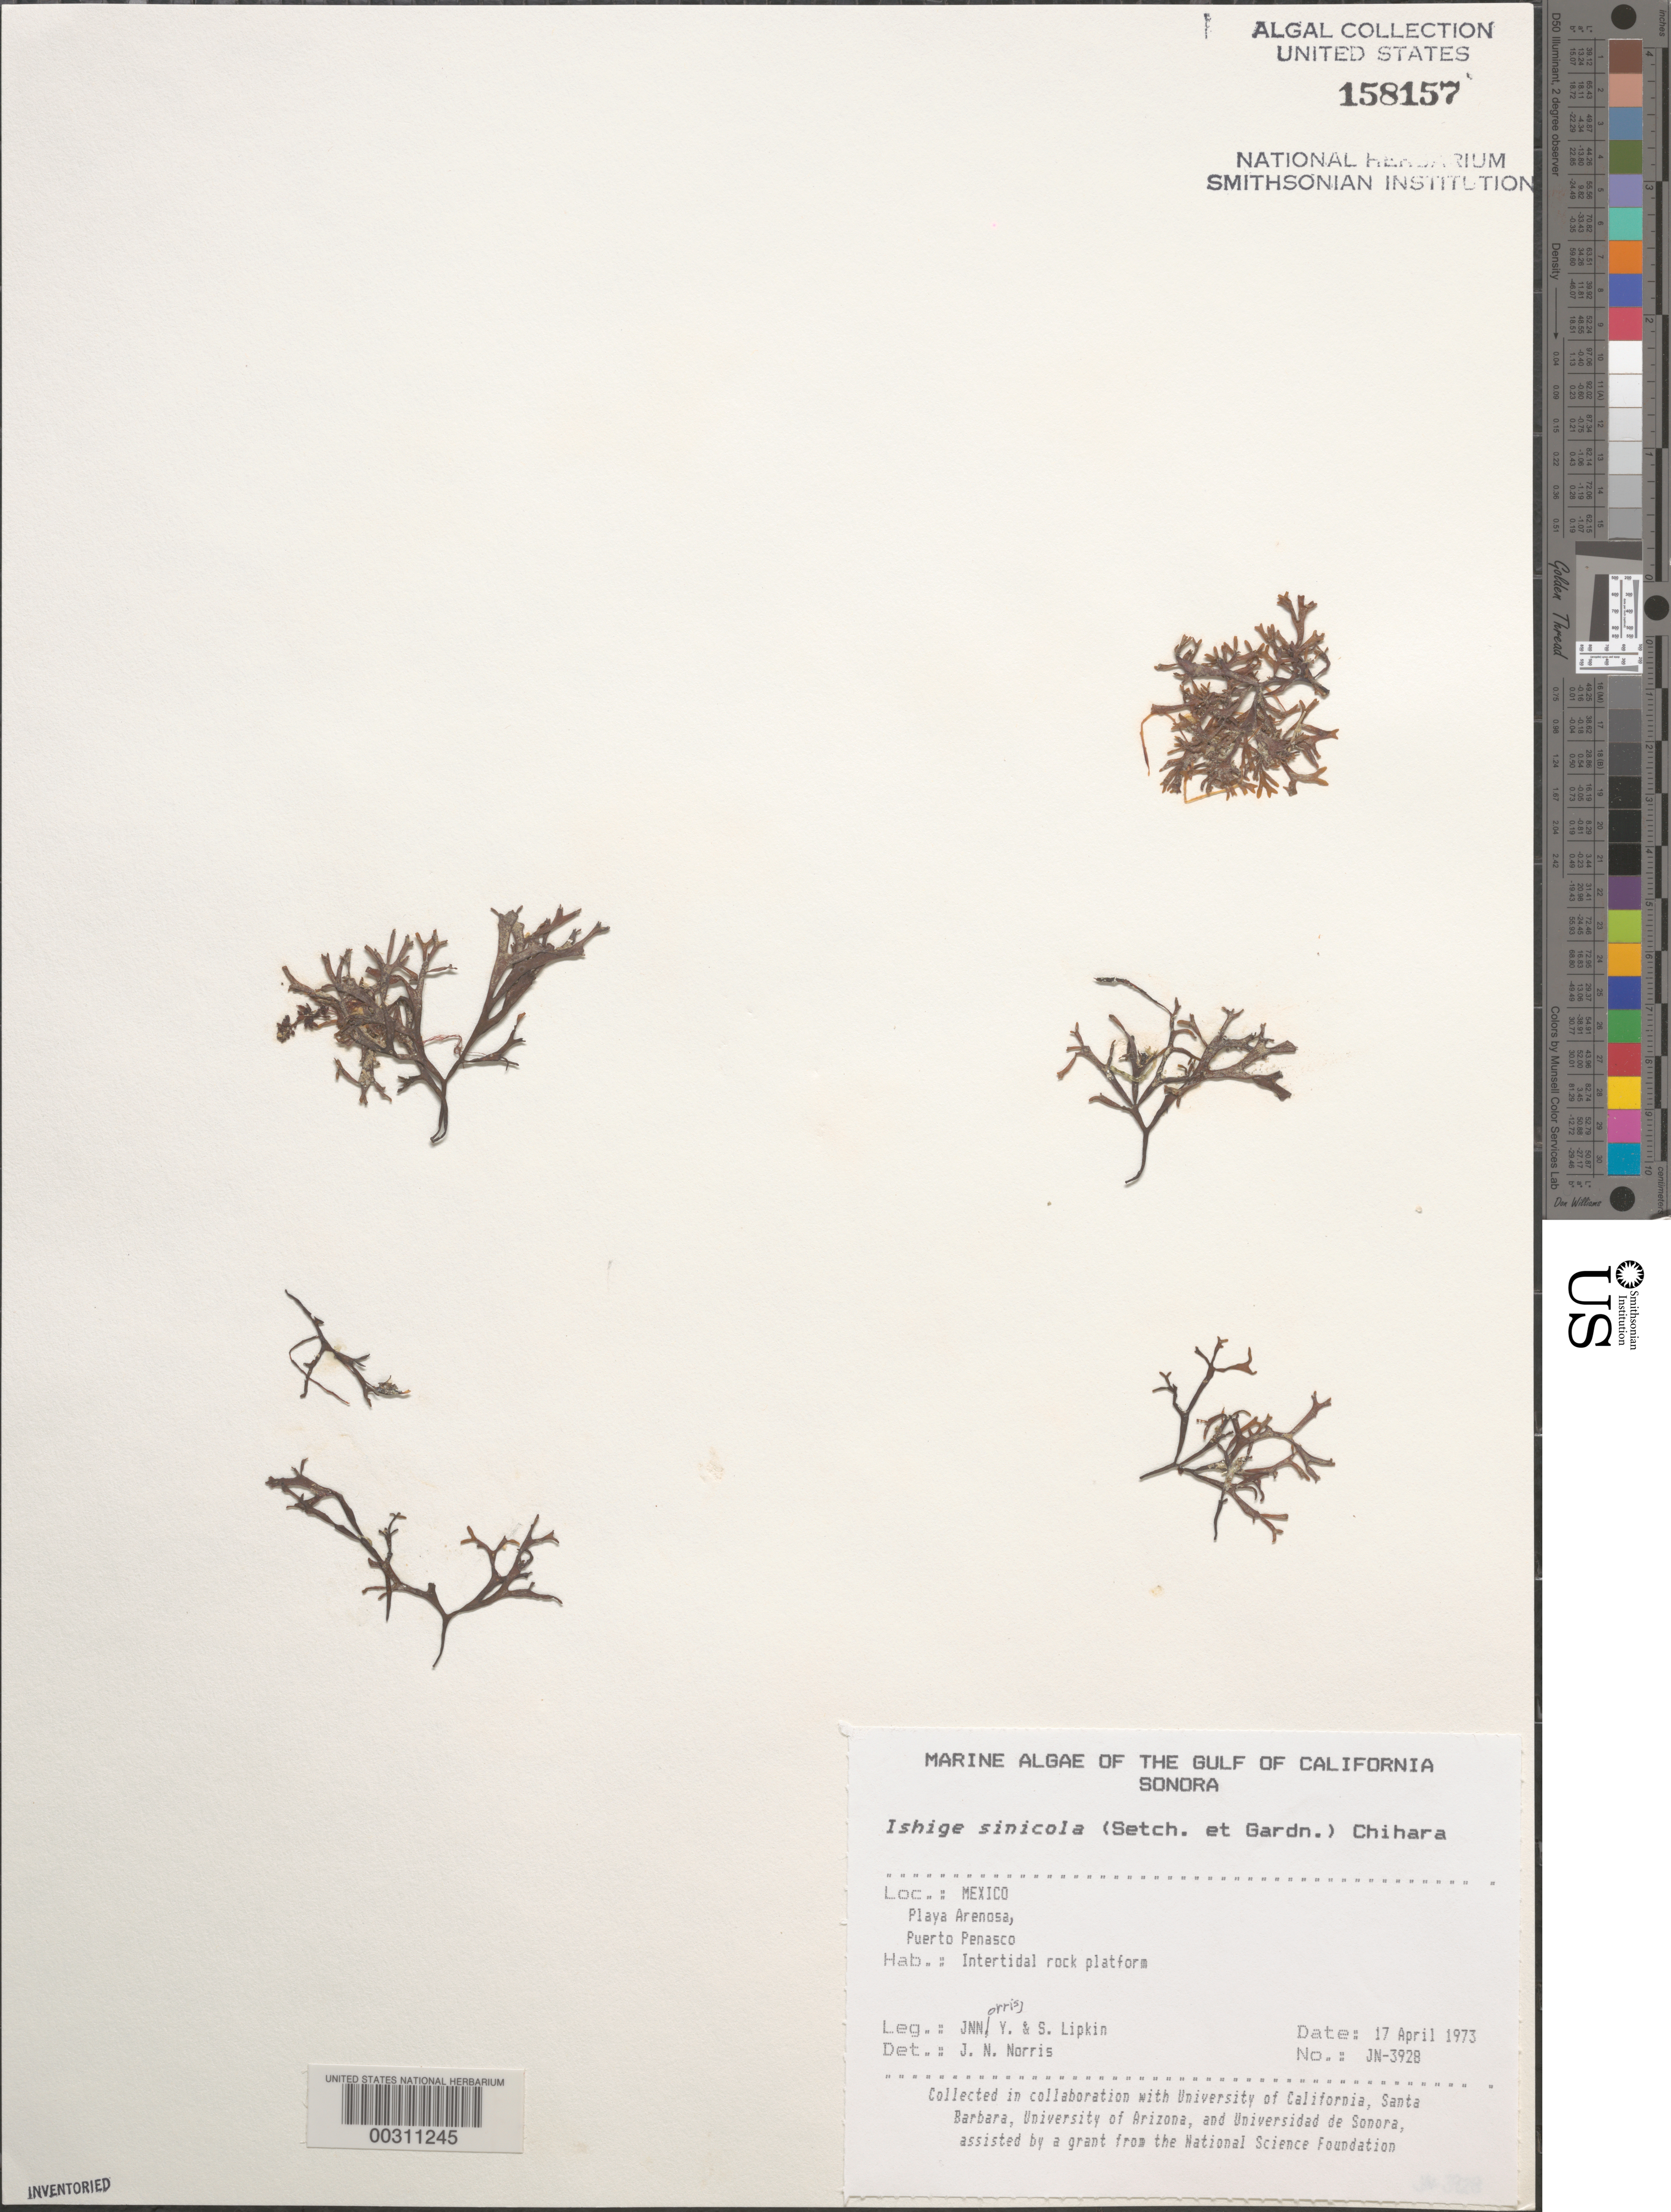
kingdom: Chromista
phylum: Ochrophyta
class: Phaeophyceae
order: Ishigeales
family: Ishigeaceae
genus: Ishige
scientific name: Ishige sinicola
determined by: Norris, James N.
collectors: J. N. Norris, Y. Lipkin & S. Lipkin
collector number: JN-3928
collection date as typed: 17 Apr 1973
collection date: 1973-04-17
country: Mexico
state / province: Sonora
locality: Playa Arenosa, Puerto Penasco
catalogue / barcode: US 158157